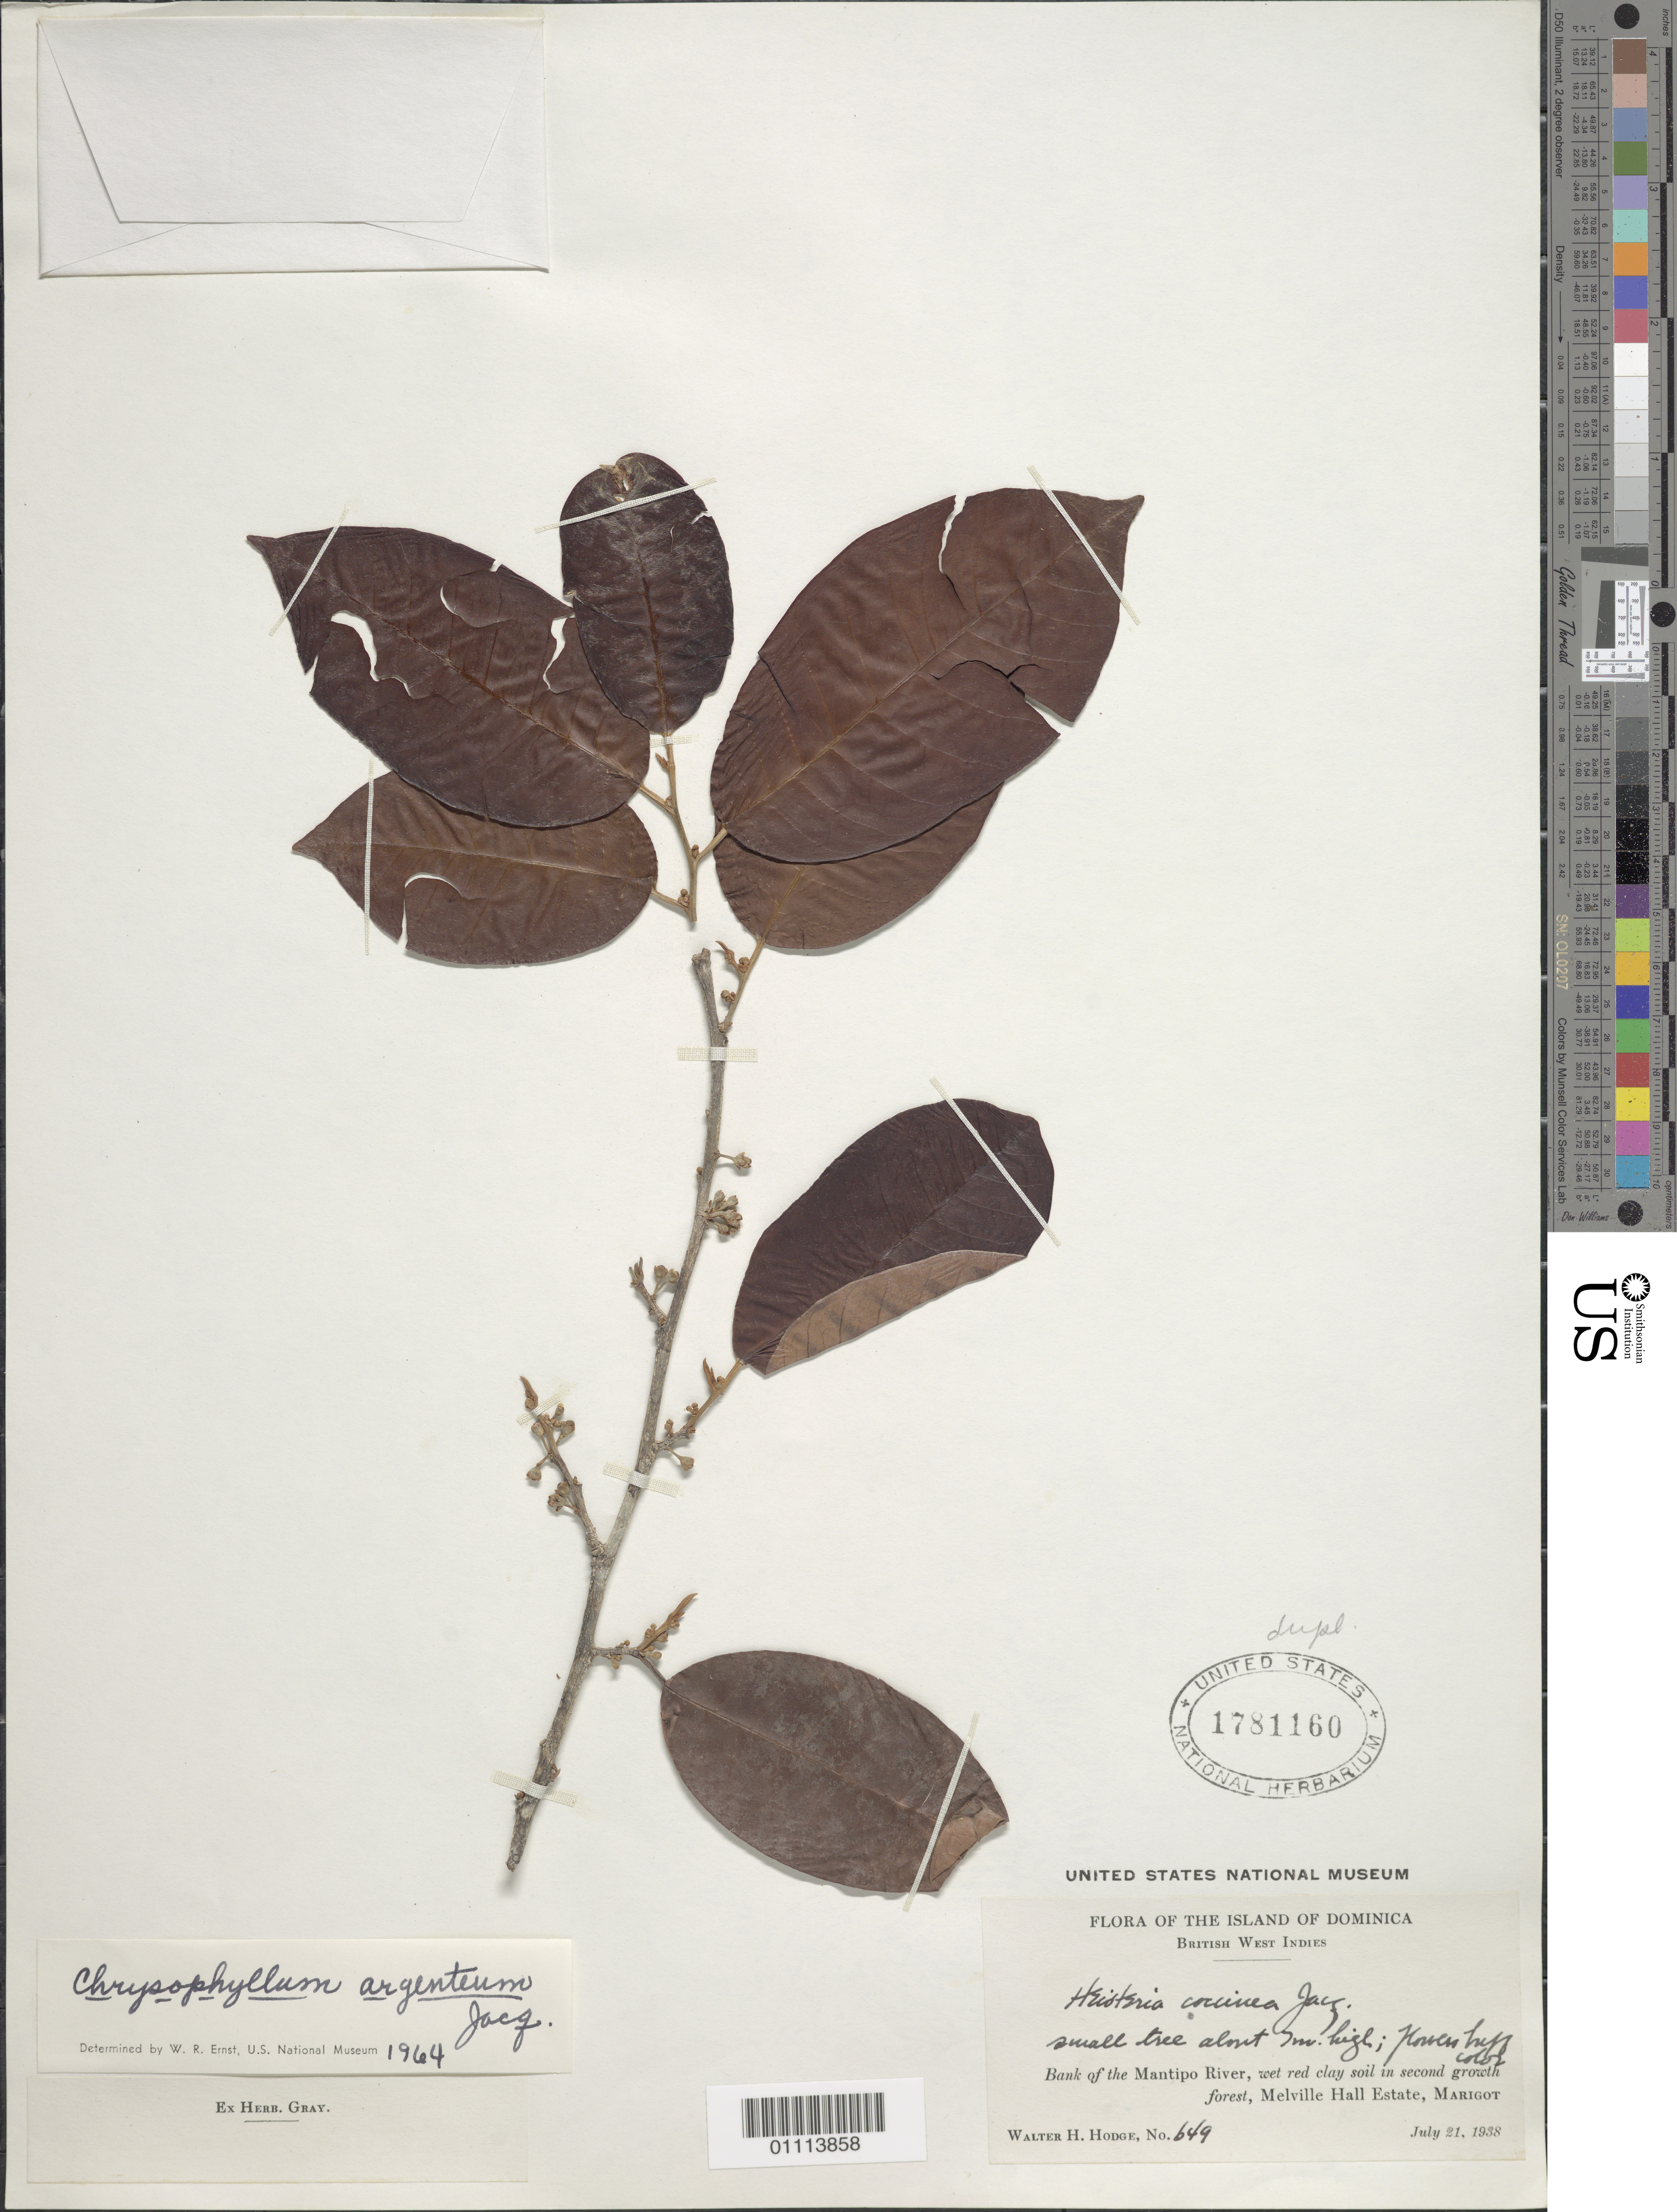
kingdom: Plantae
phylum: Tracheophyta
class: Magnoliopsida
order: Ericales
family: Sapotaceae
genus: Chrysophyllum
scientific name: Chrysophyllum argenteum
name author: Jacq.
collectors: W. Hodge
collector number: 649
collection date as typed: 21 Jul 1938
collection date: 1938-07-21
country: Dominica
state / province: St. Andrew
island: Dominica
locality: Bank of the Mantipo River, wet red clay soil in second growth forest, Melville Hall Estate, Marigot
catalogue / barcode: US 1781160